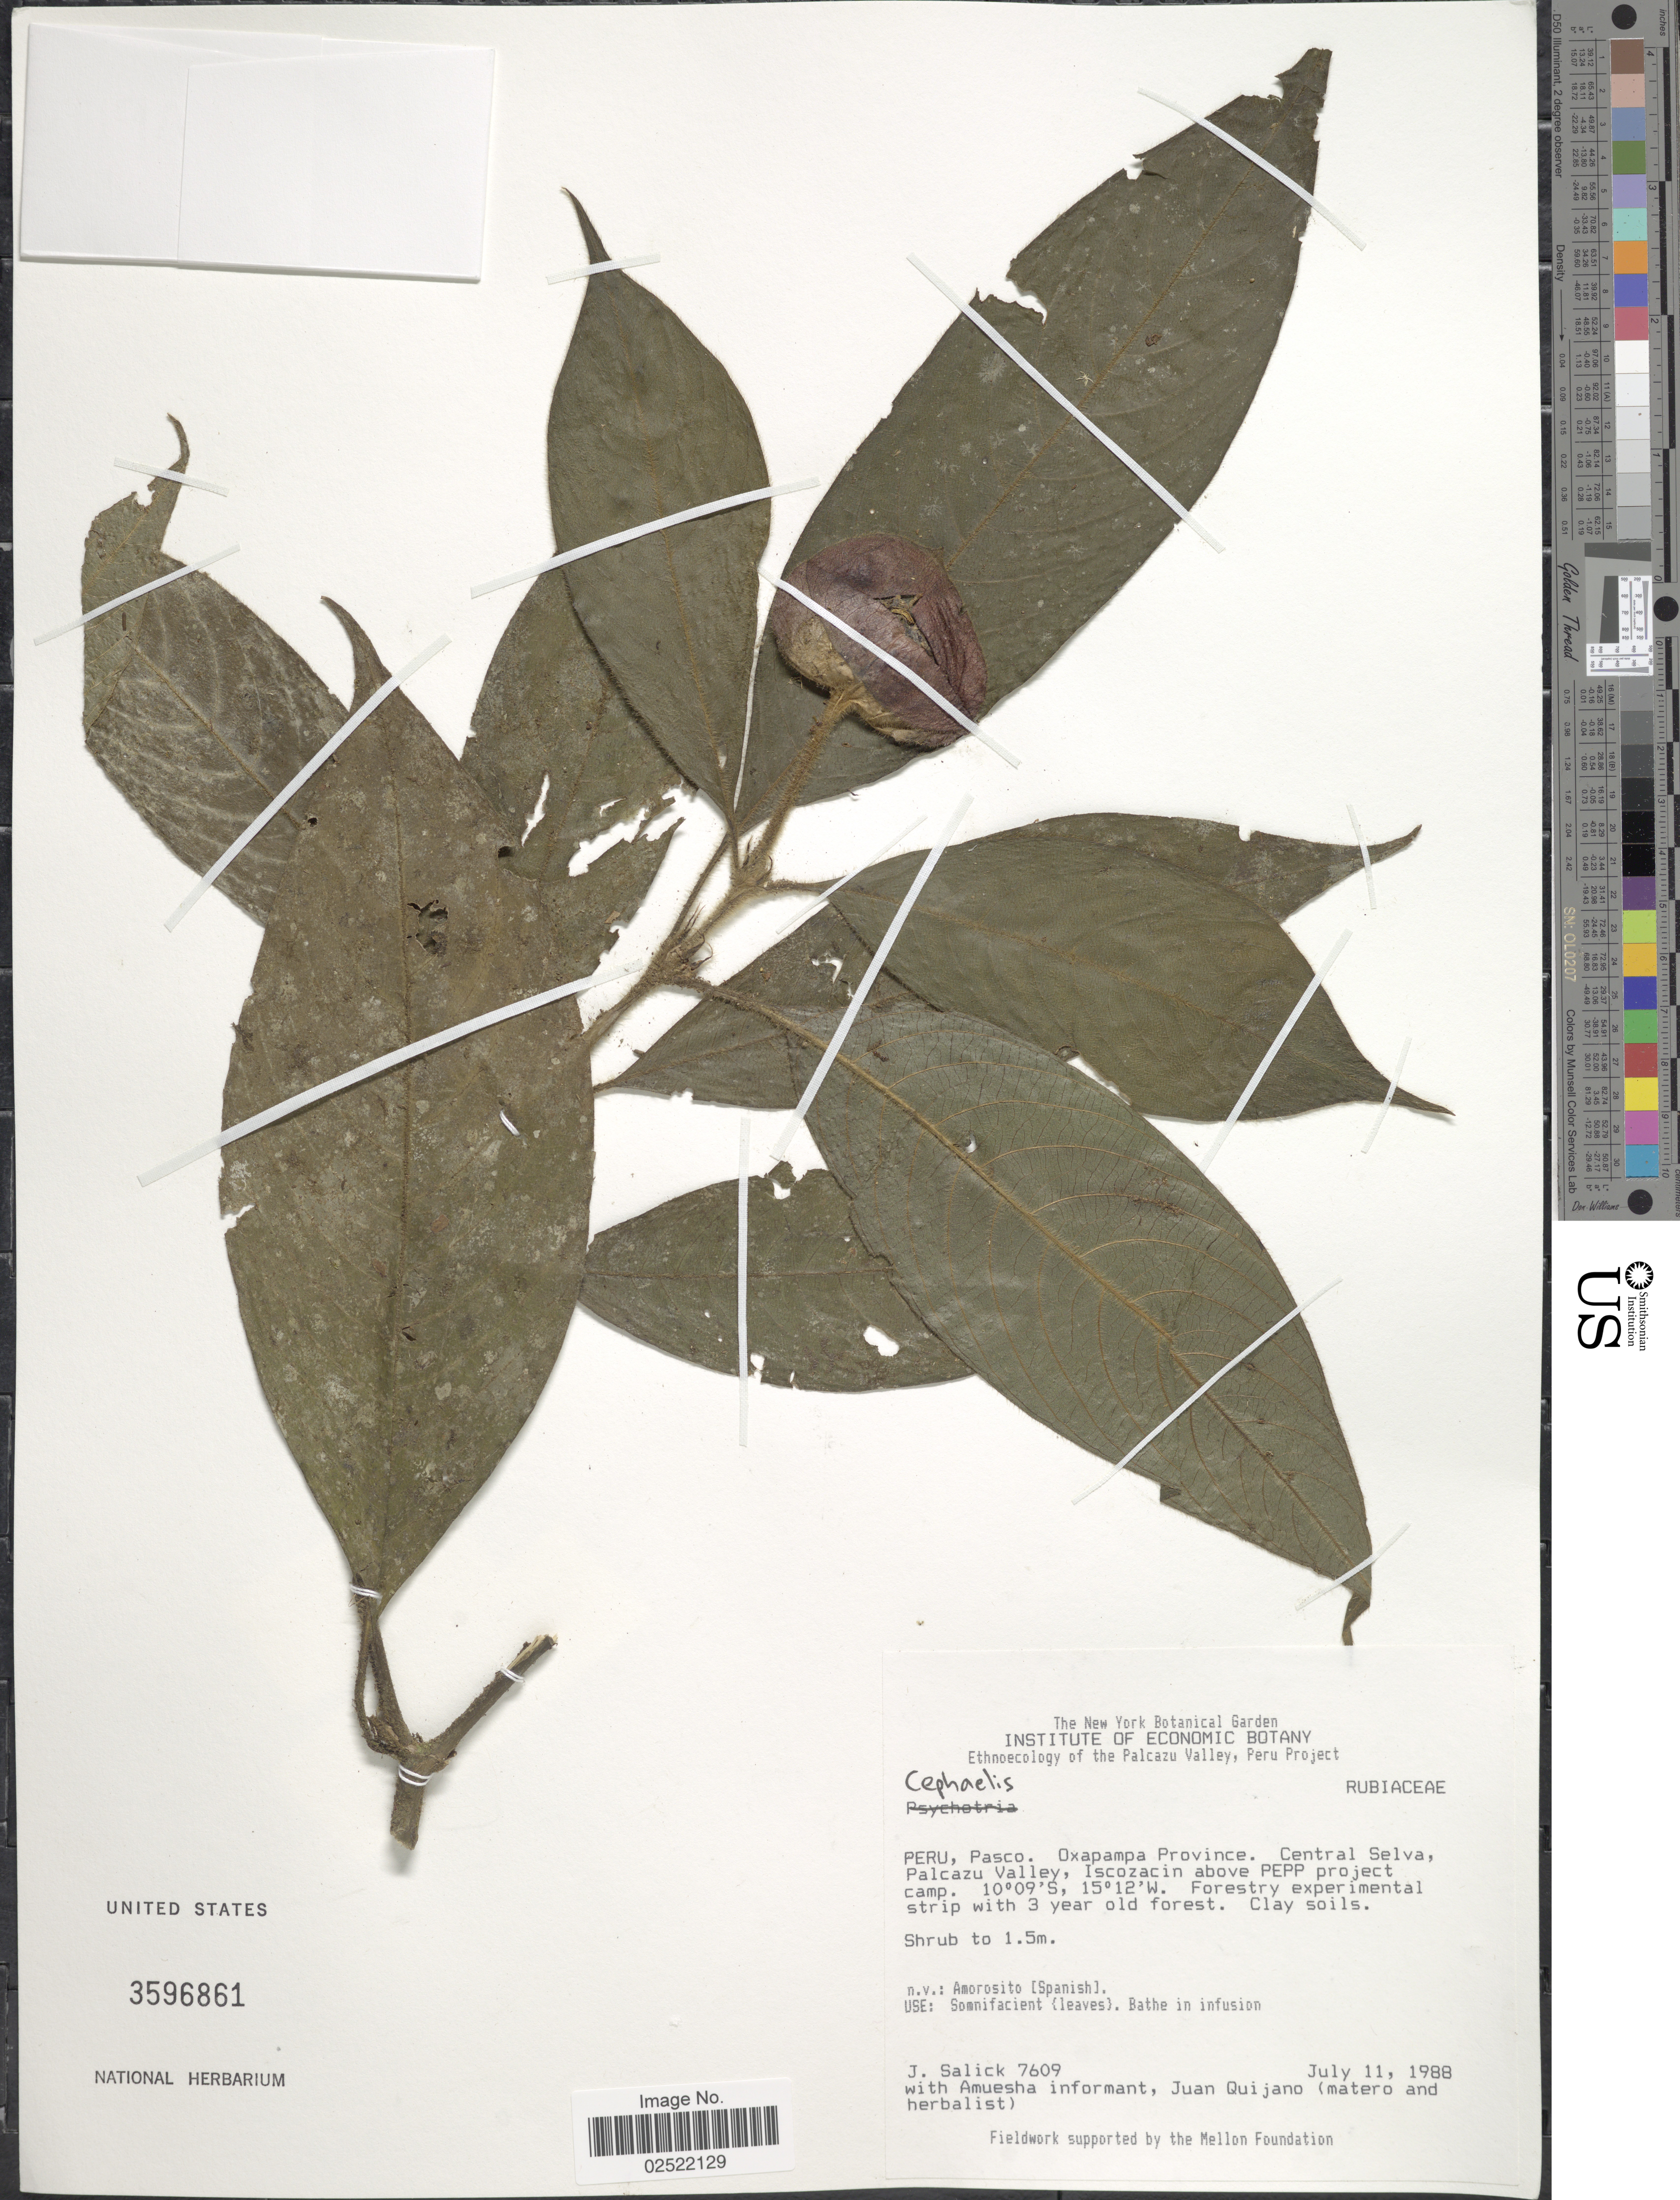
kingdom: Plantae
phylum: Tracheophyta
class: Magnoliopsida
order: Gentianales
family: Rubiaceae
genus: Psychotria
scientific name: Psychotria sp.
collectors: J. Salick & J. Quijano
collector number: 7609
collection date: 1988-07-11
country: Peru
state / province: Pasco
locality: Pasco. Oxapampa Province. Central Selva, Palcazu Valley, Iscozacin above PEPP project camp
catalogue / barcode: US 3596861